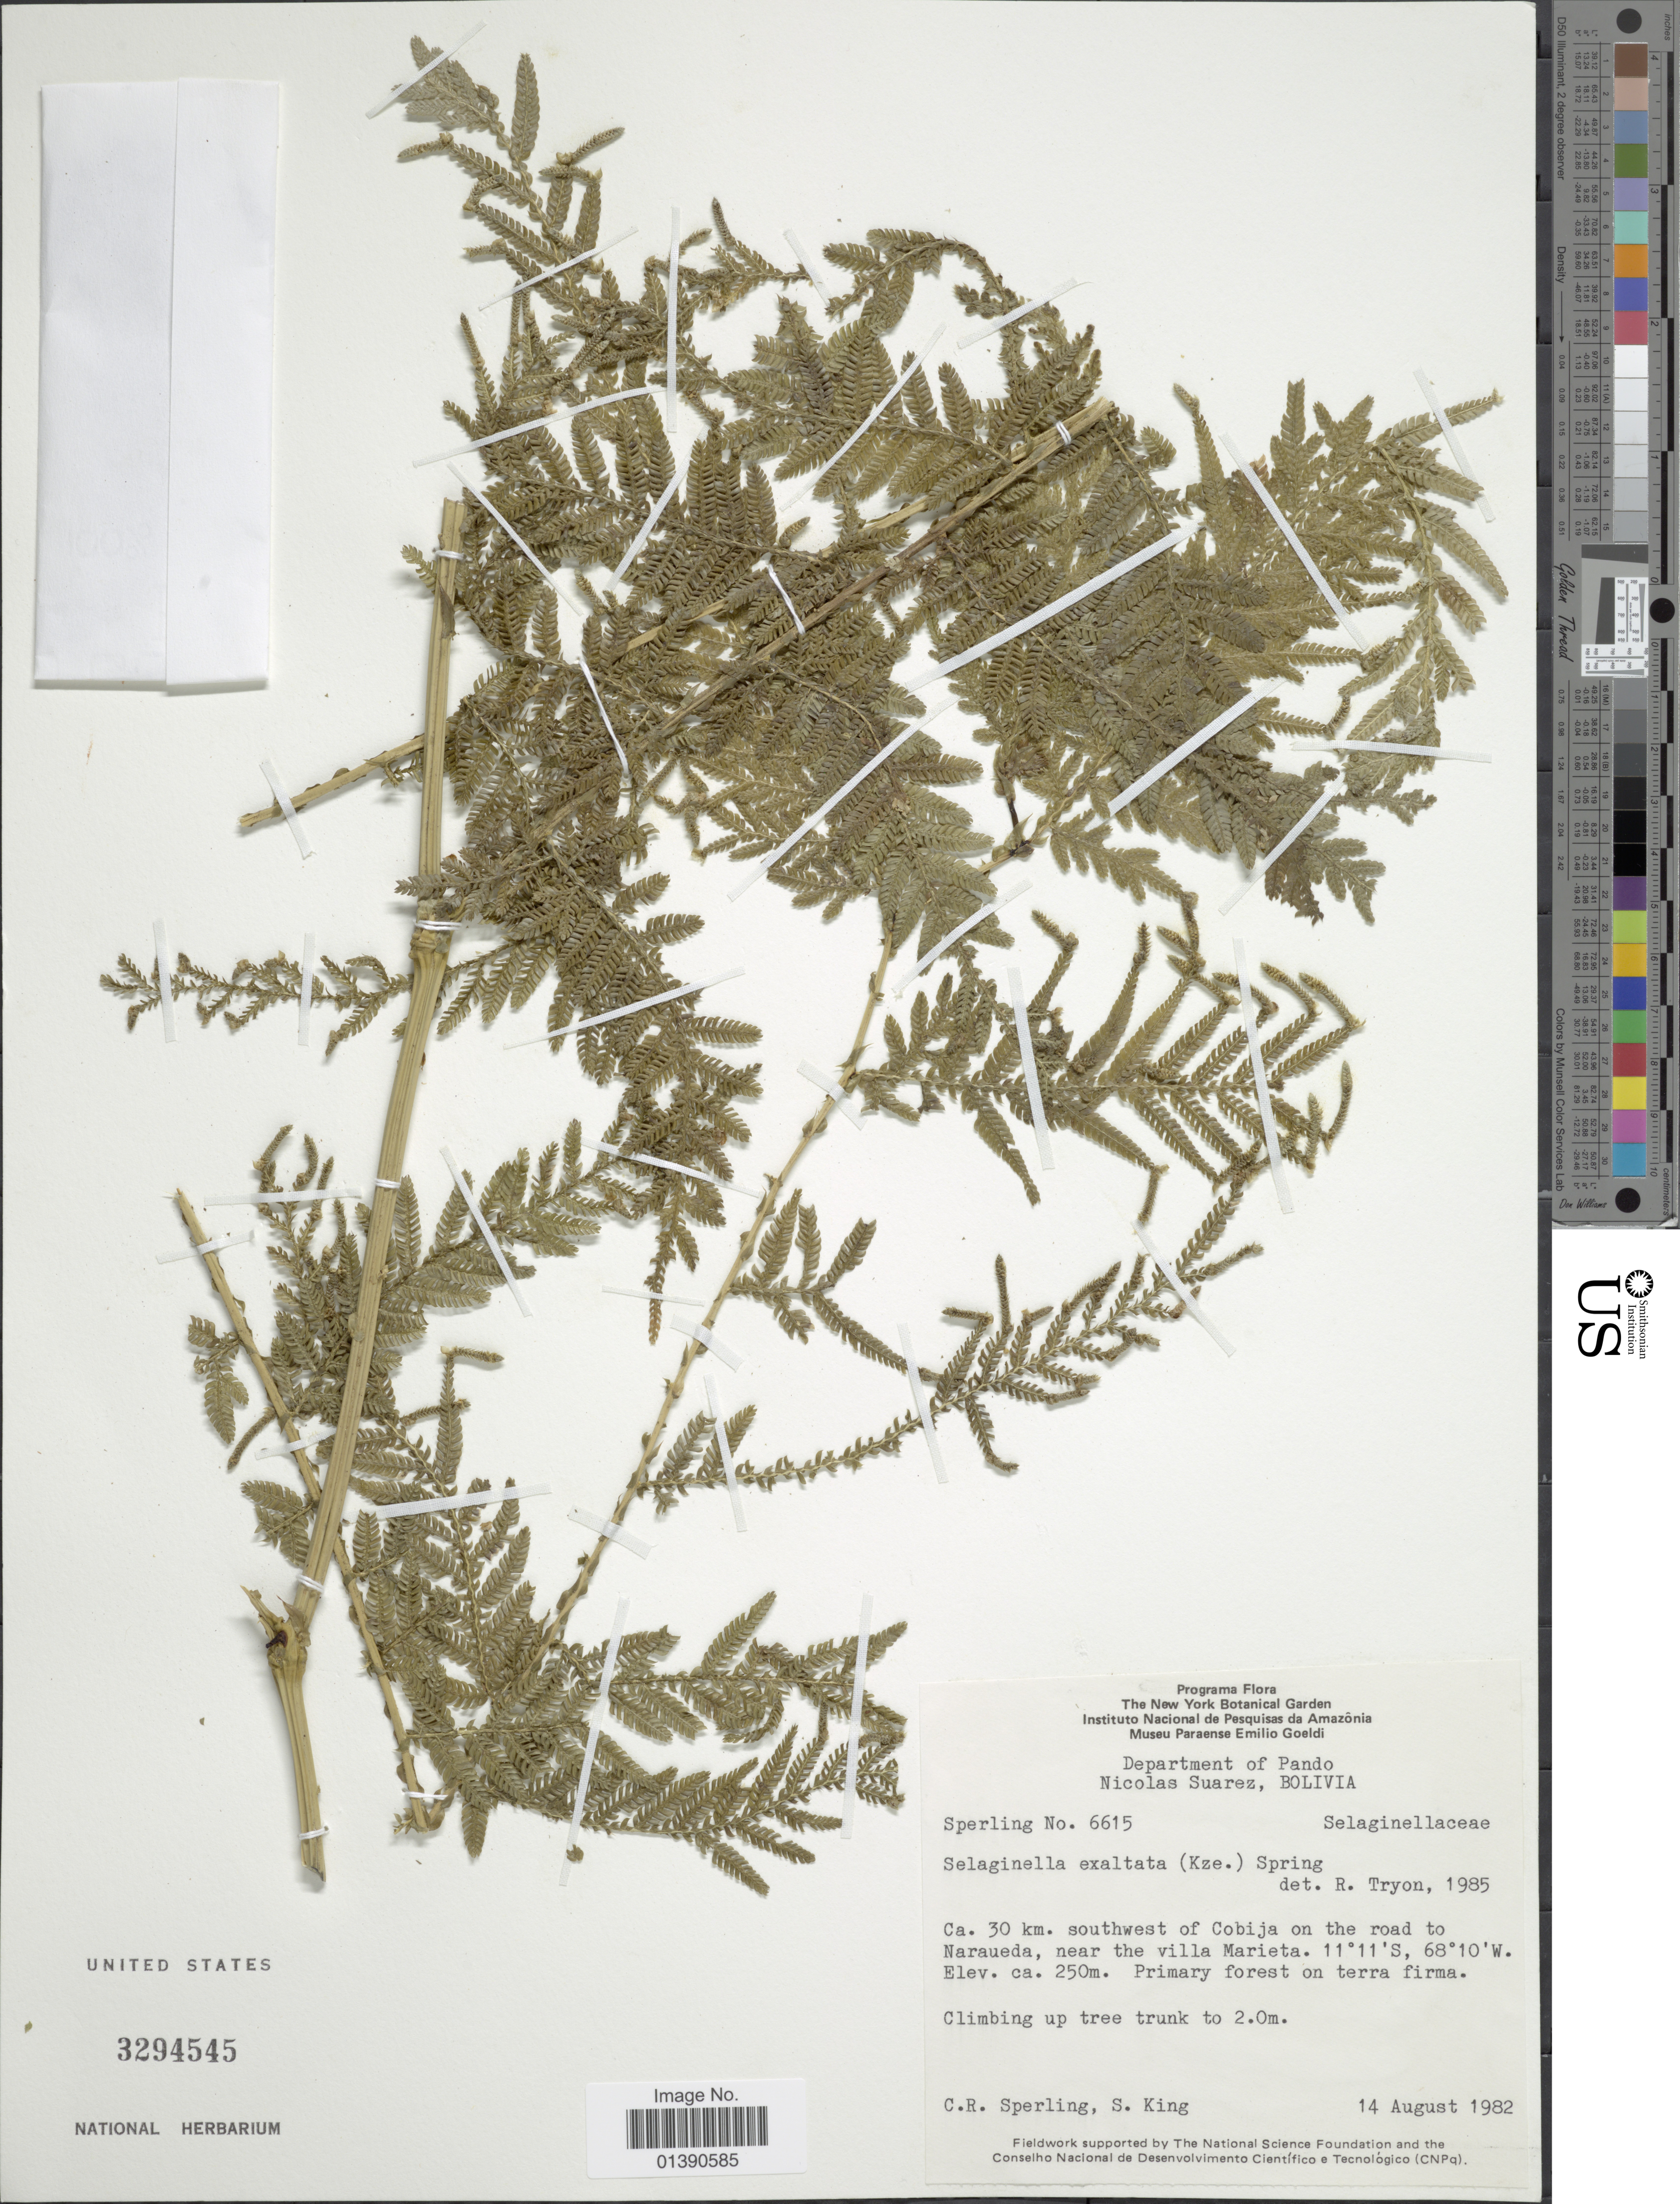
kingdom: Plantae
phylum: Tracheophyta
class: Lycopodiopsida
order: Selaginellales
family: Selaginellaceae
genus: Selaginella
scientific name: Selaginella exaltata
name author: (Kunze) Spring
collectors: C. R. Sperling & S. King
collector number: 6615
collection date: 1982-08-14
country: Bolivia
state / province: Pando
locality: Nicolas Suarez, Ca. 30 km. southwest of Cobija on the road to Naraueda, near the villa Marieta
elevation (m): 250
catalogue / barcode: US 3294545